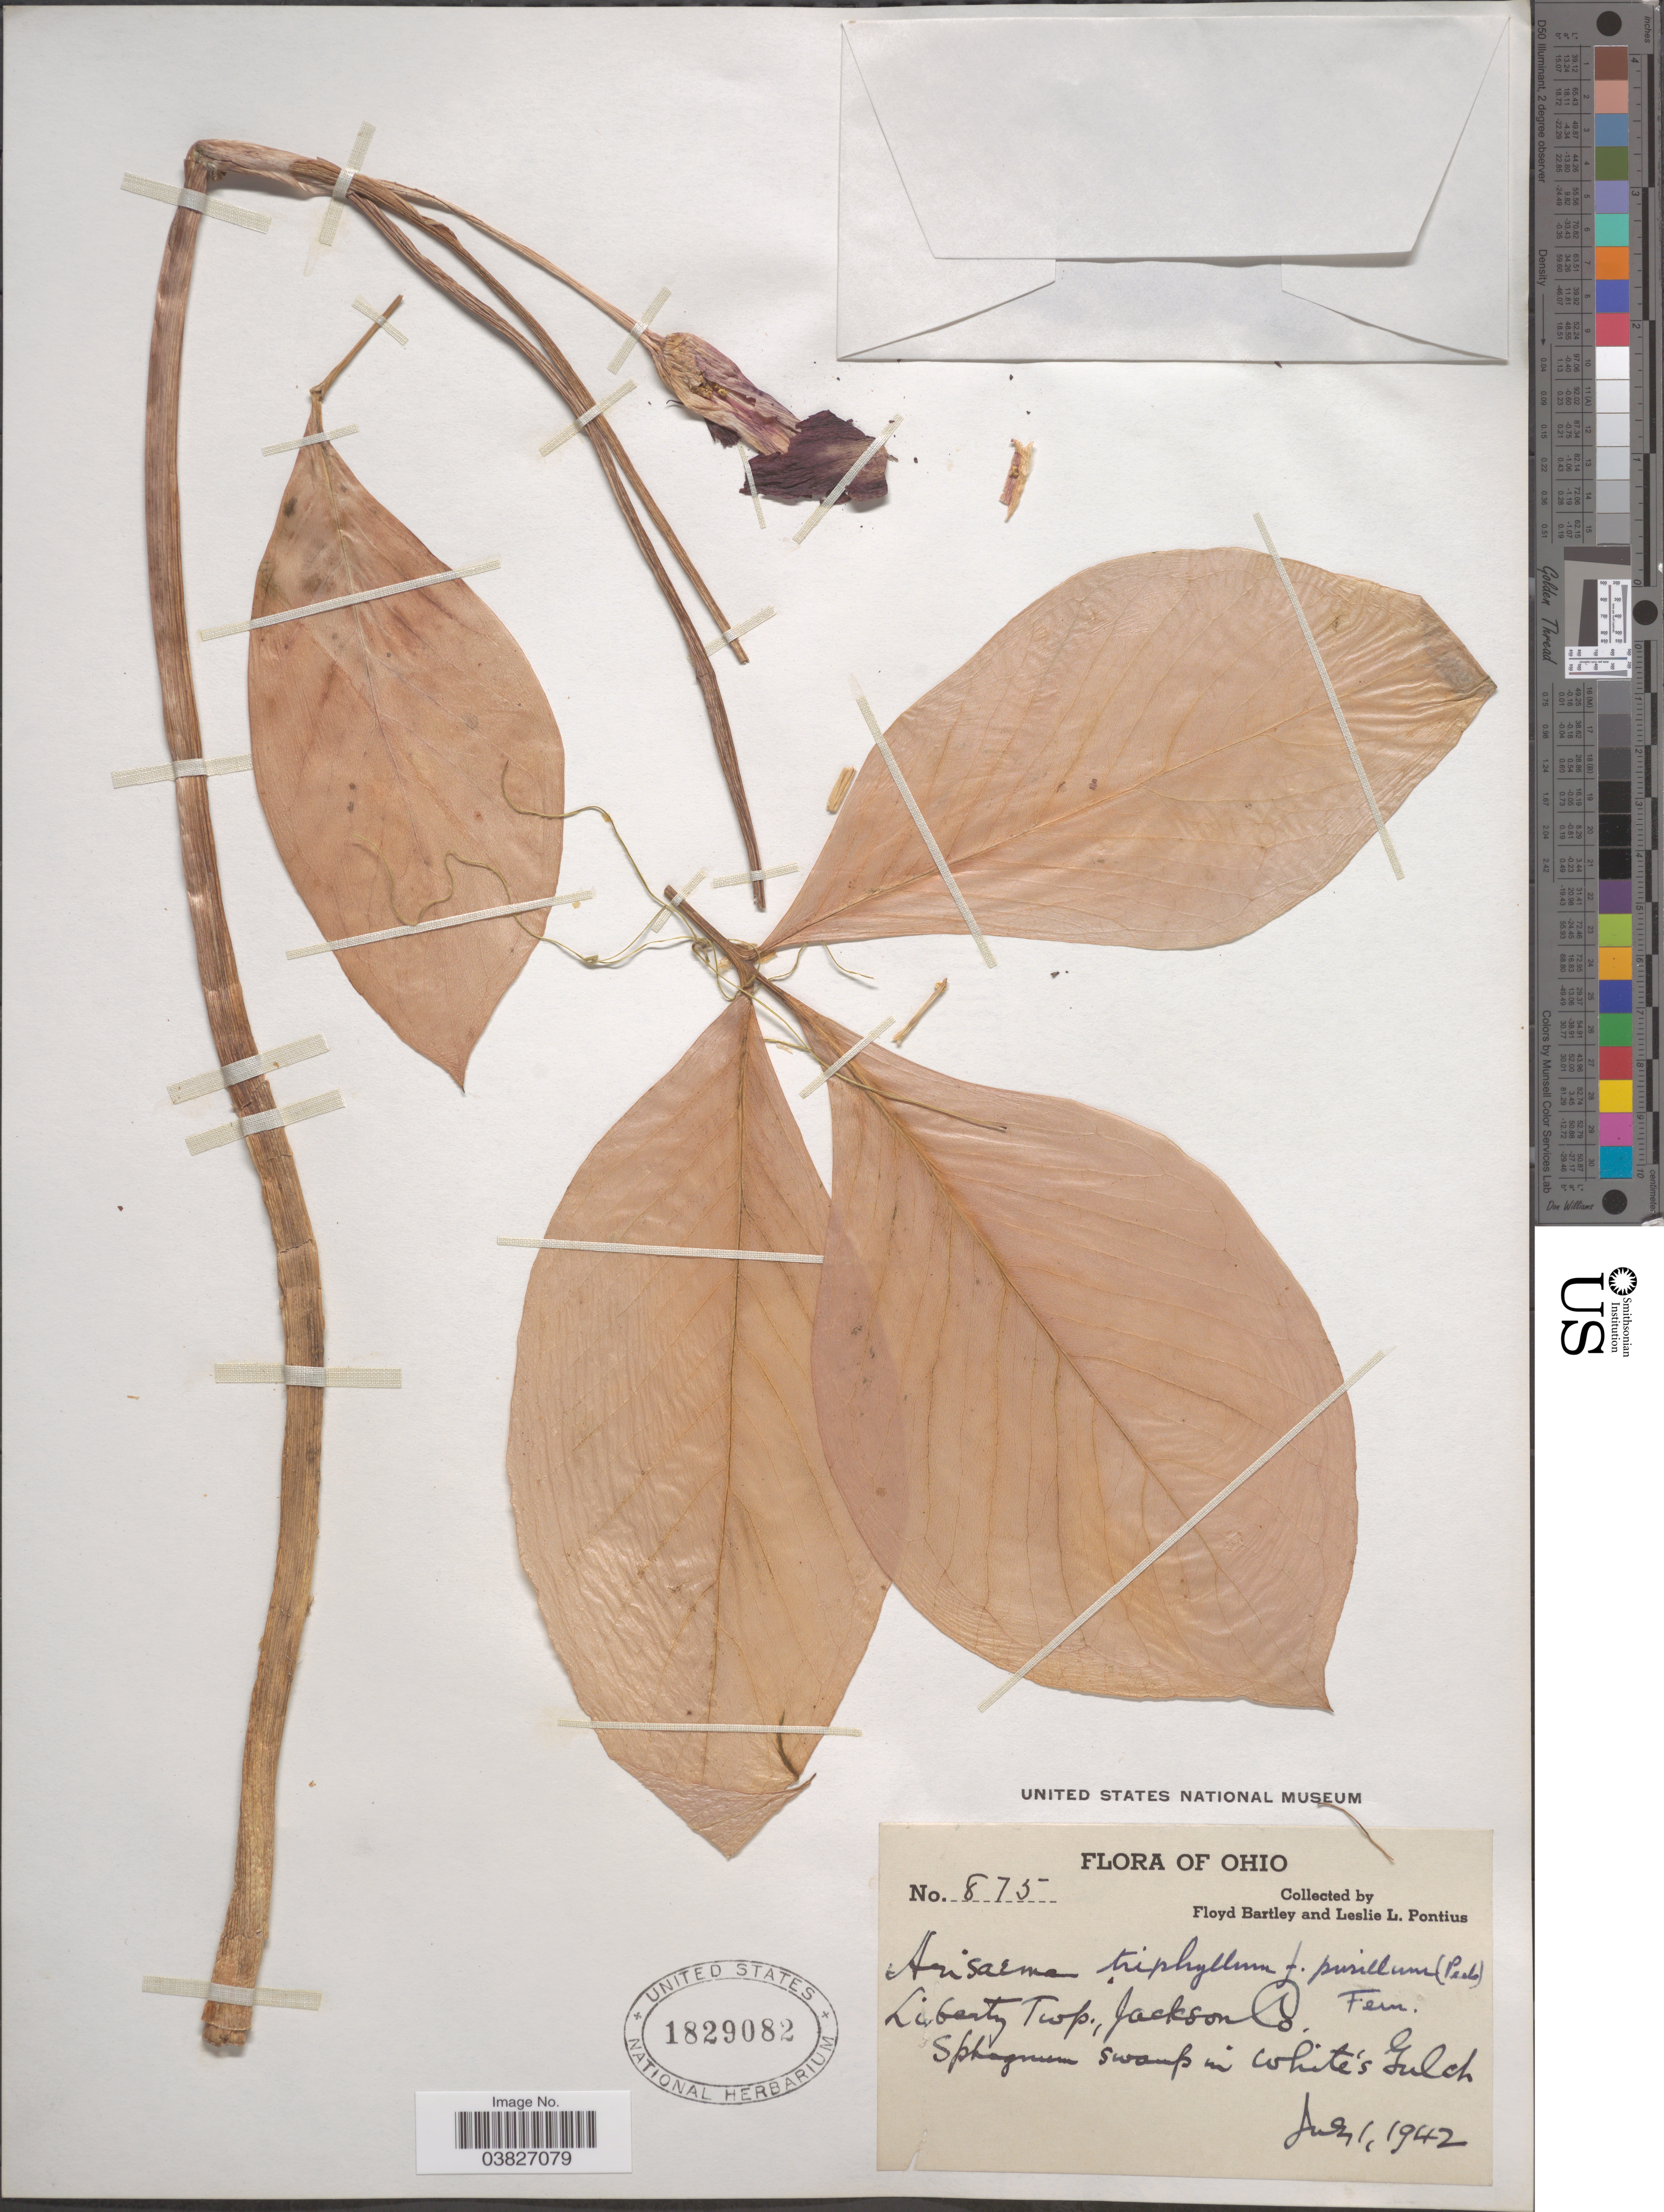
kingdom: Plantae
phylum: Tracheophyta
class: Liliopsida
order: Alismatales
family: Araceae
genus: Arisaema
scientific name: Arisaema triphyllum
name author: (L.) Schott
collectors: F. Bartley & L. Pontius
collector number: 875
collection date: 1942-07-01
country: United States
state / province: Ohio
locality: Liberty Twp., Jackson Co. In White Gulch.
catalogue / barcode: US 1829082